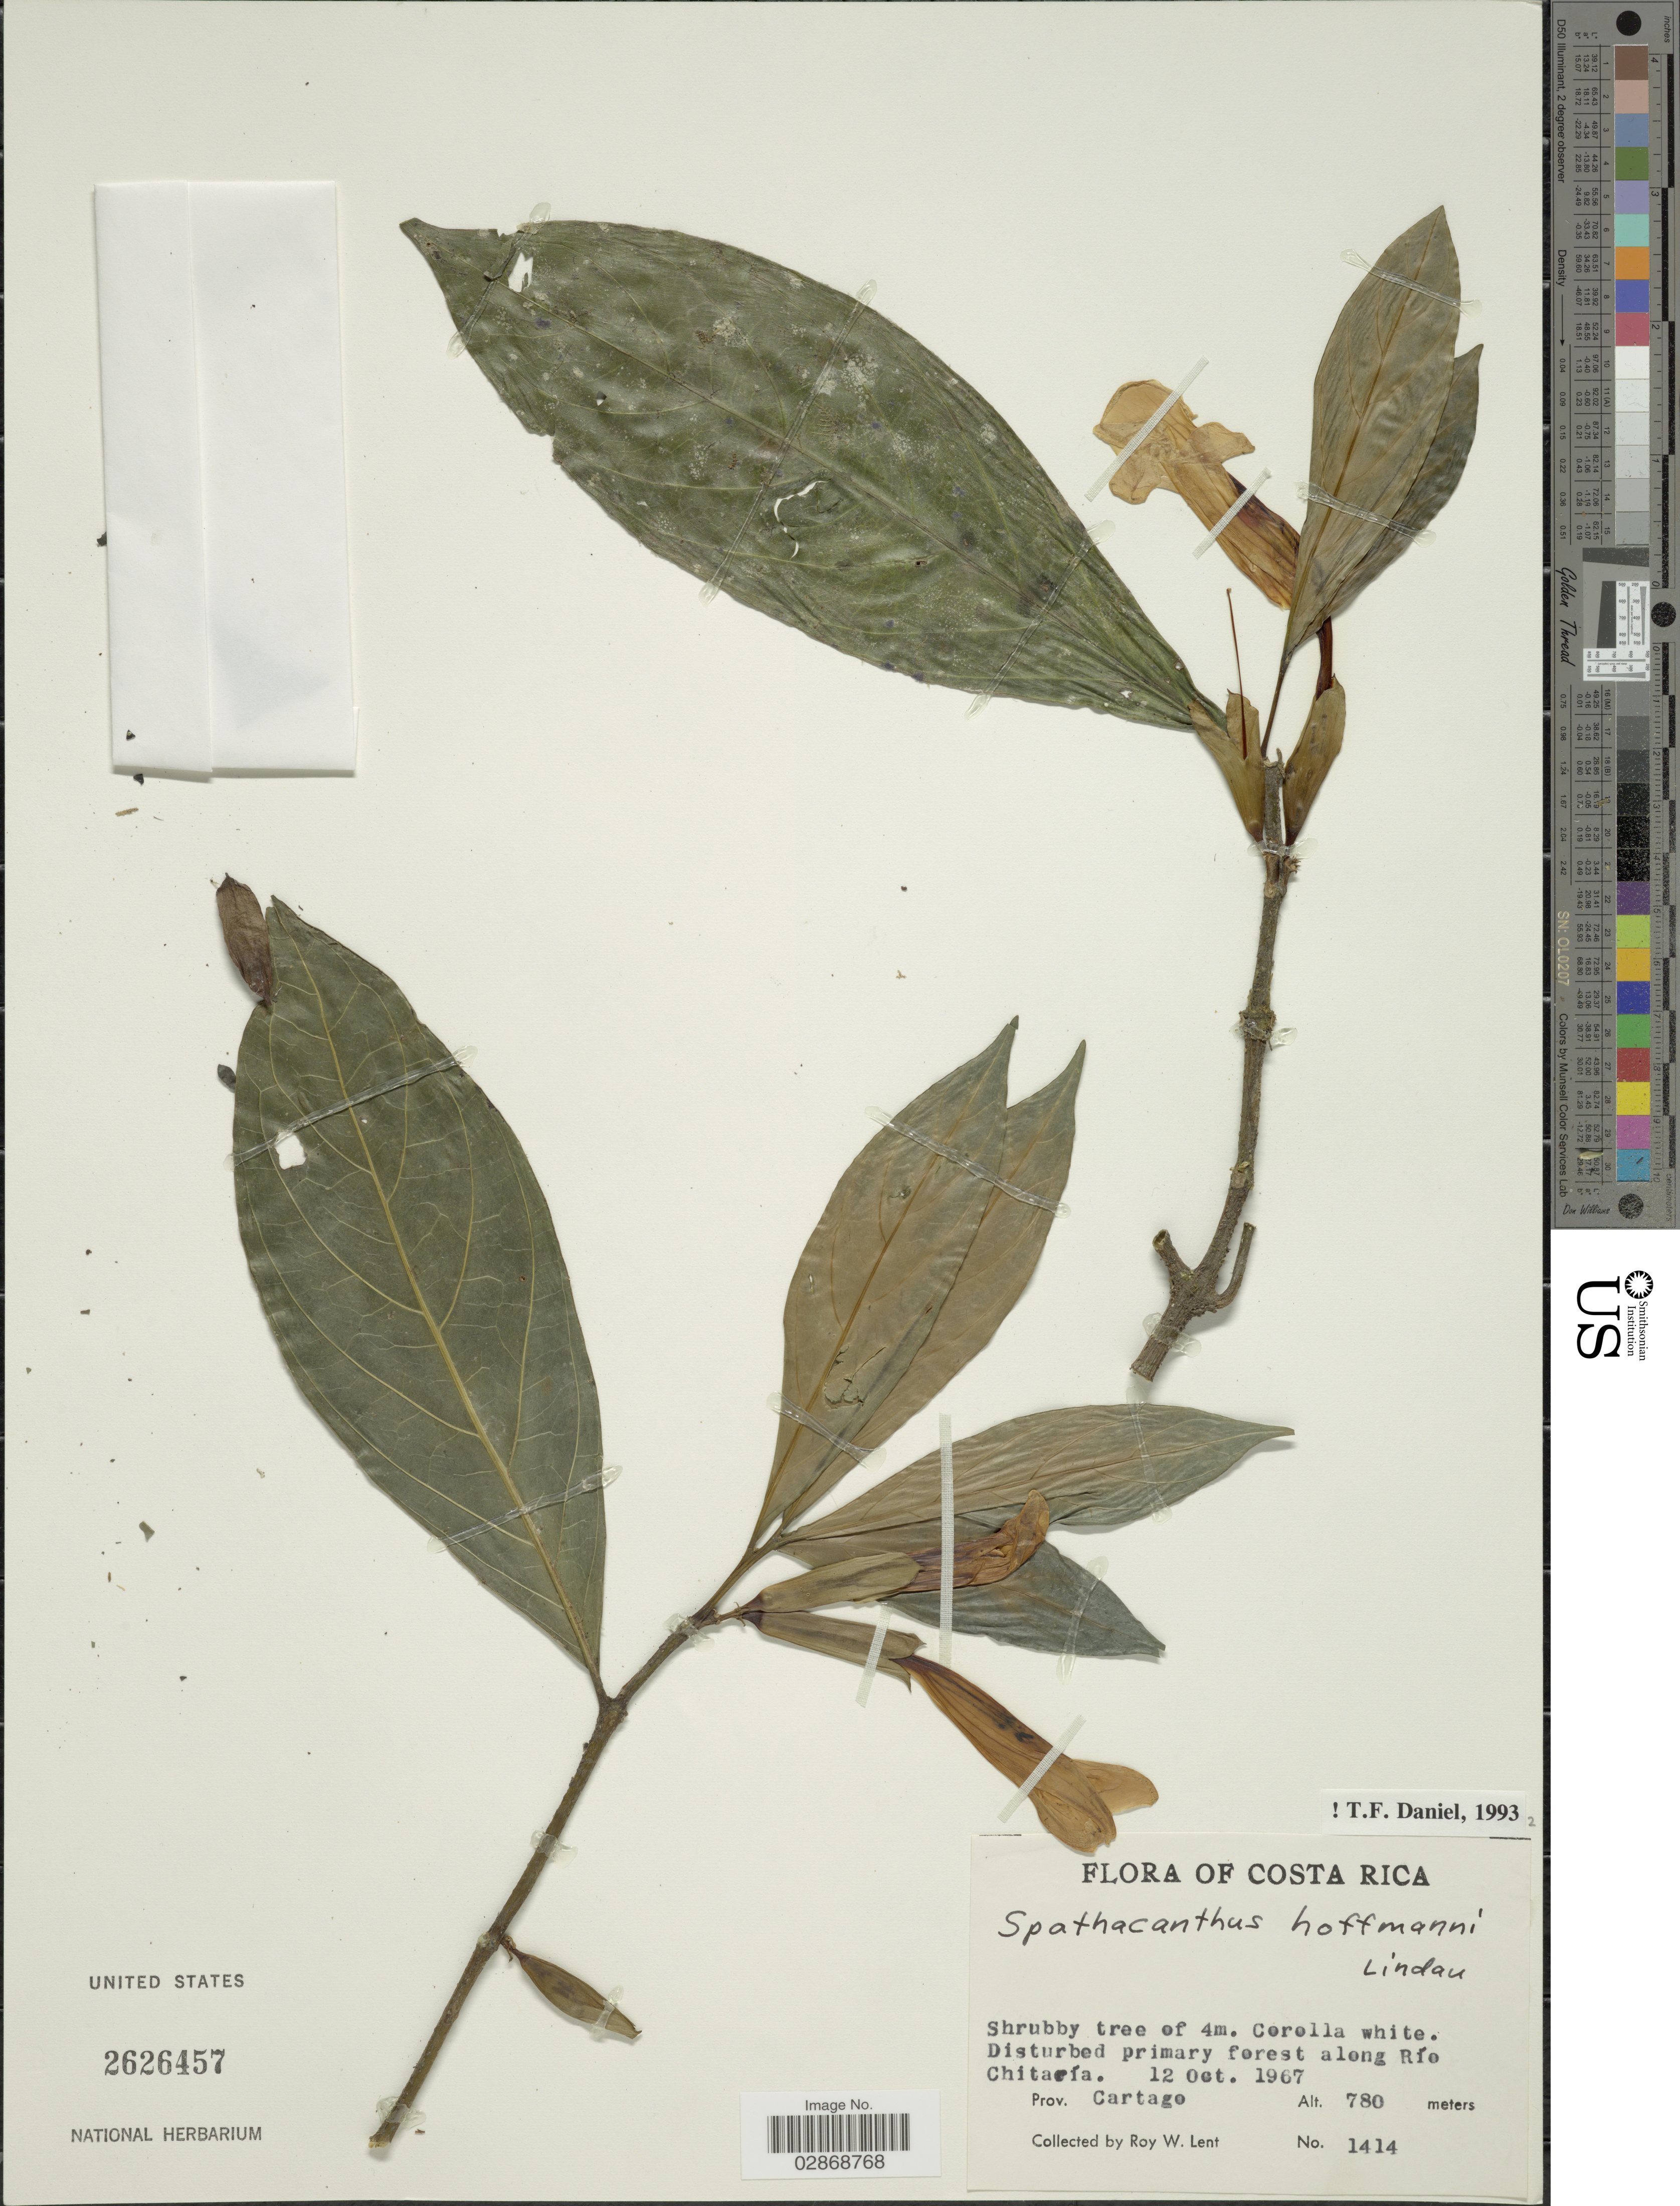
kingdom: Plantae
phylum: Tracheophyta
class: Magnoliopsida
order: Lamiales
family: Acanthaceae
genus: Spathacanthus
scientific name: Spathacanthus hoffmannii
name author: Lindau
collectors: R. W. Lent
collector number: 1414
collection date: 1967-10-12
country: Costa Rica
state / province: Cartago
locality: Along Río Chitaría.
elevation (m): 780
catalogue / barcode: US 2626457